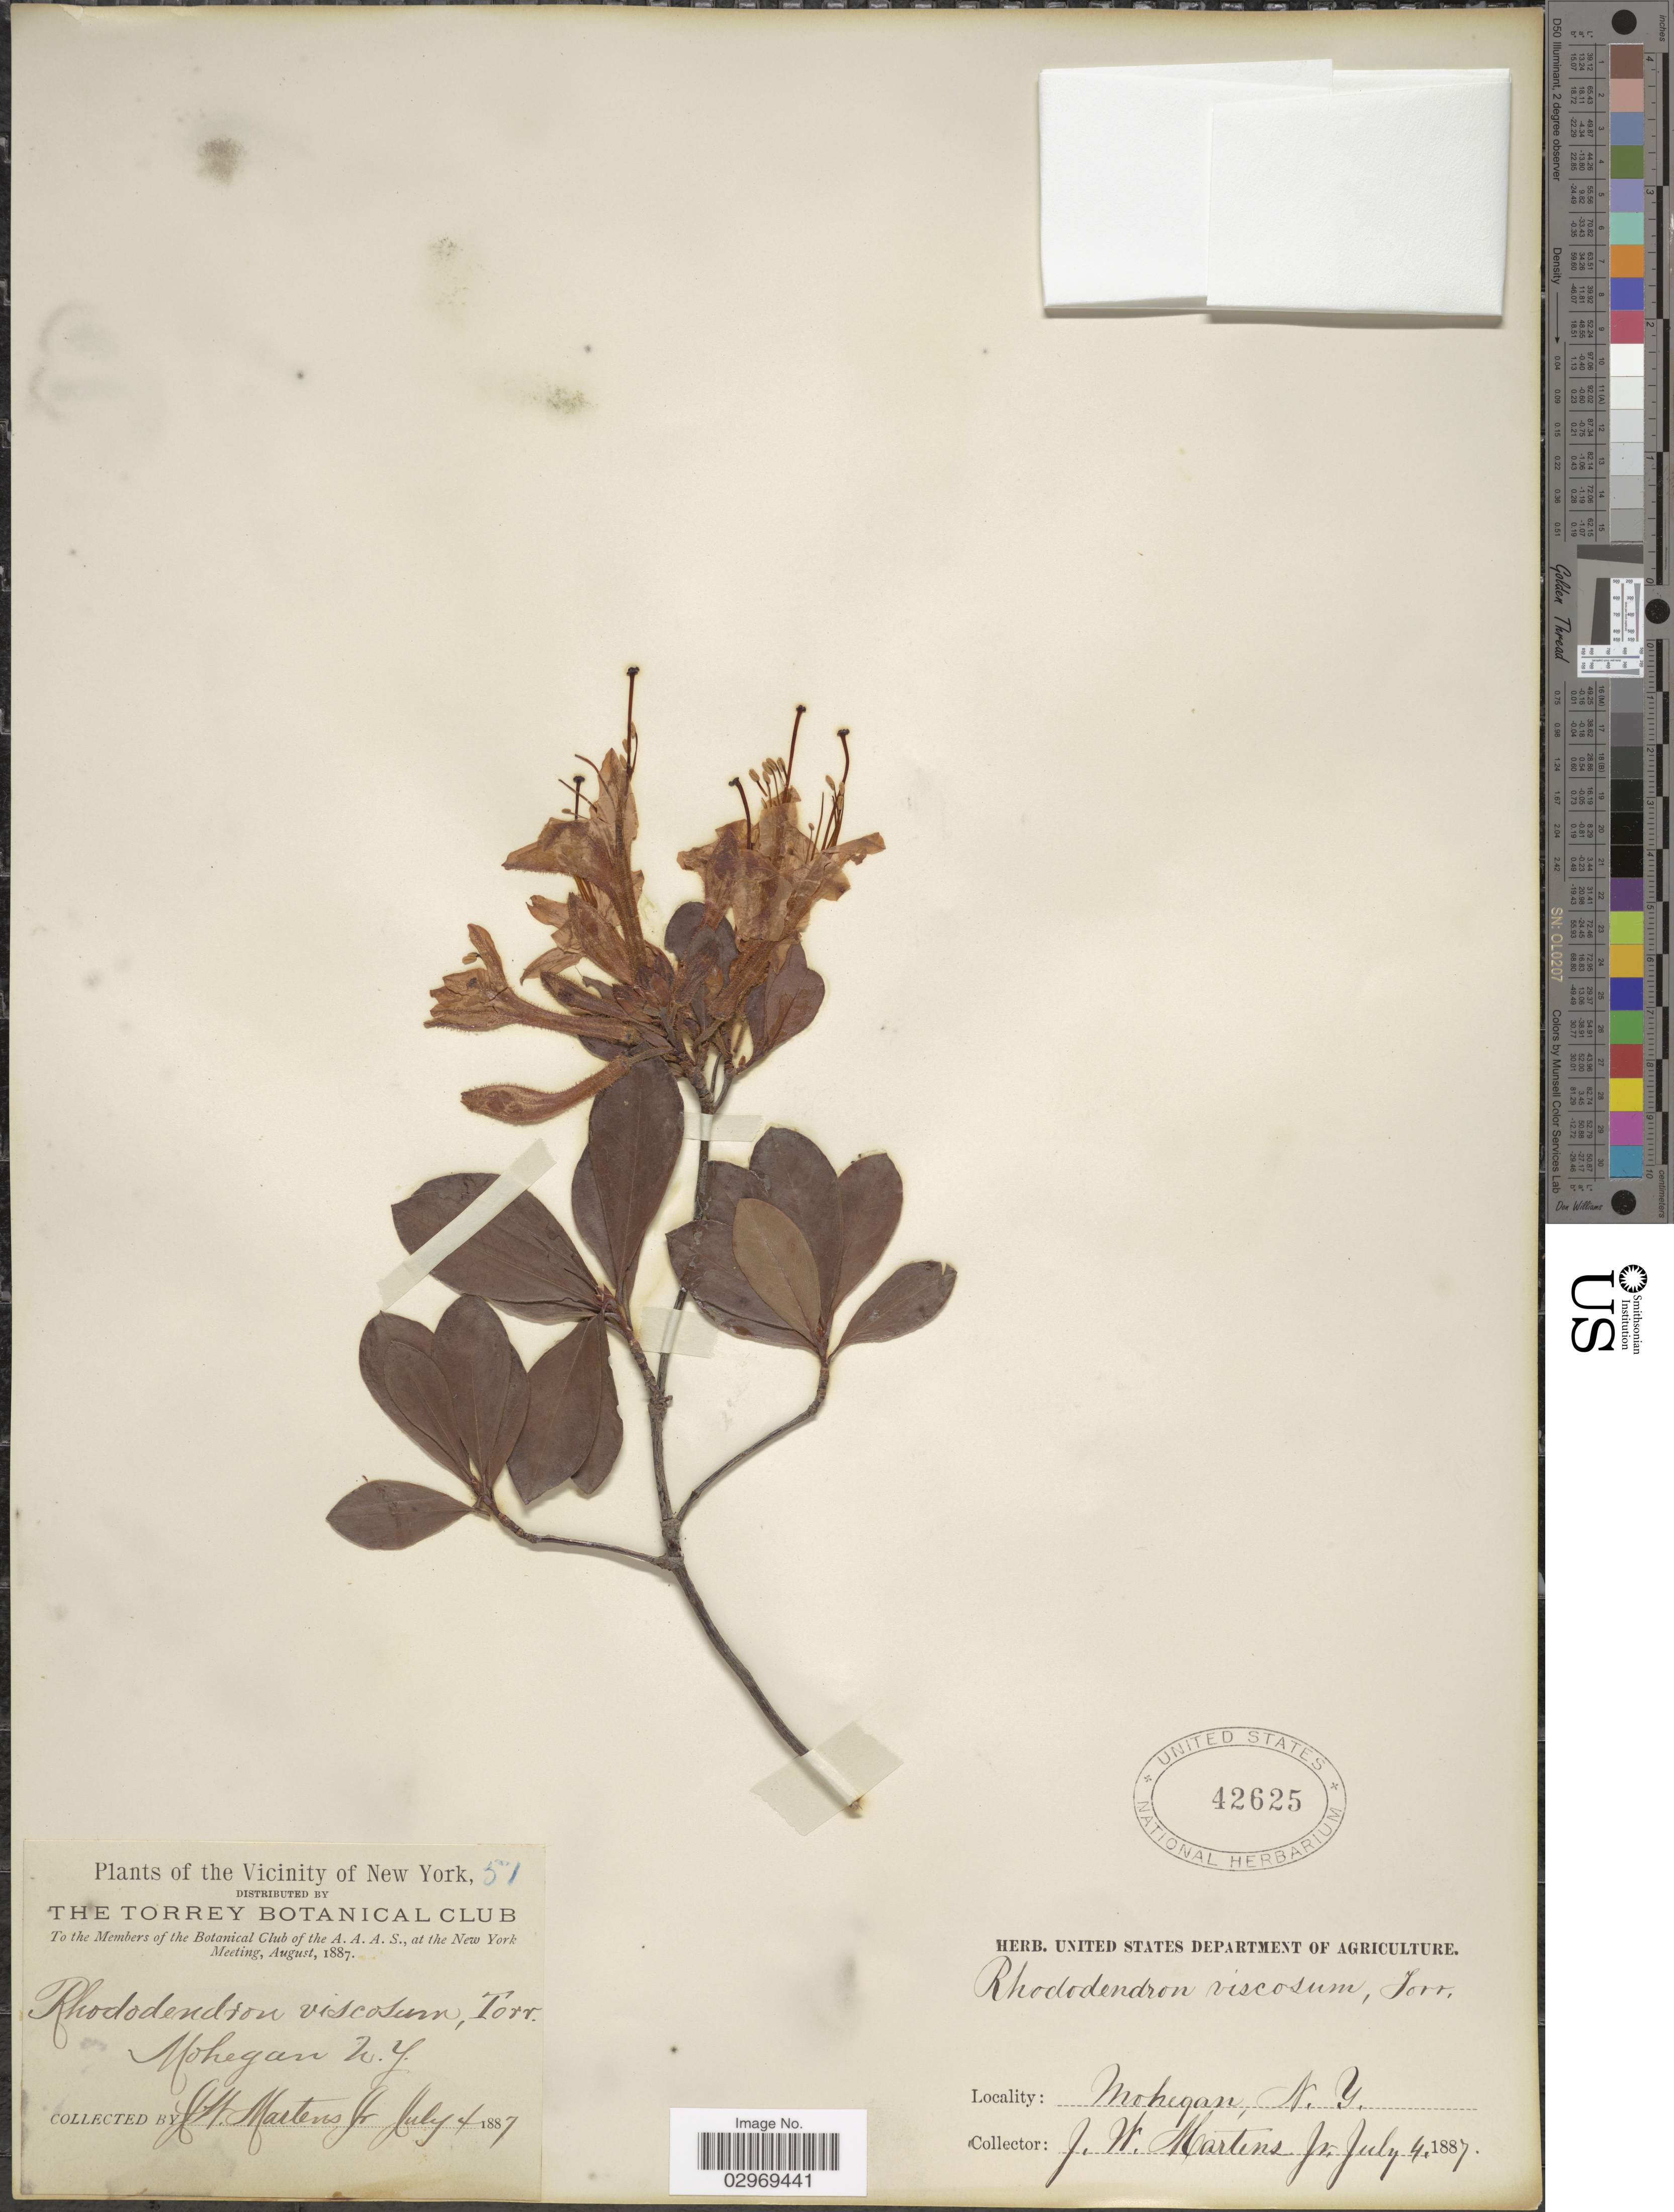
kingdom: Plantae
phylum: Tracheophyta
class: Magnoliopsida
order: Ericales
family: Ericaceae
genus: Rhododendron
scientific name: Rhododendron viscosum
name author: (L.) Torr.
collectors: J. Martens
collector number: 51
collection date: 1887-07-04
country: United States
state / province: New York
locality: Vicinity of New York, Mohegan.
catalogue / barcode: US 42625